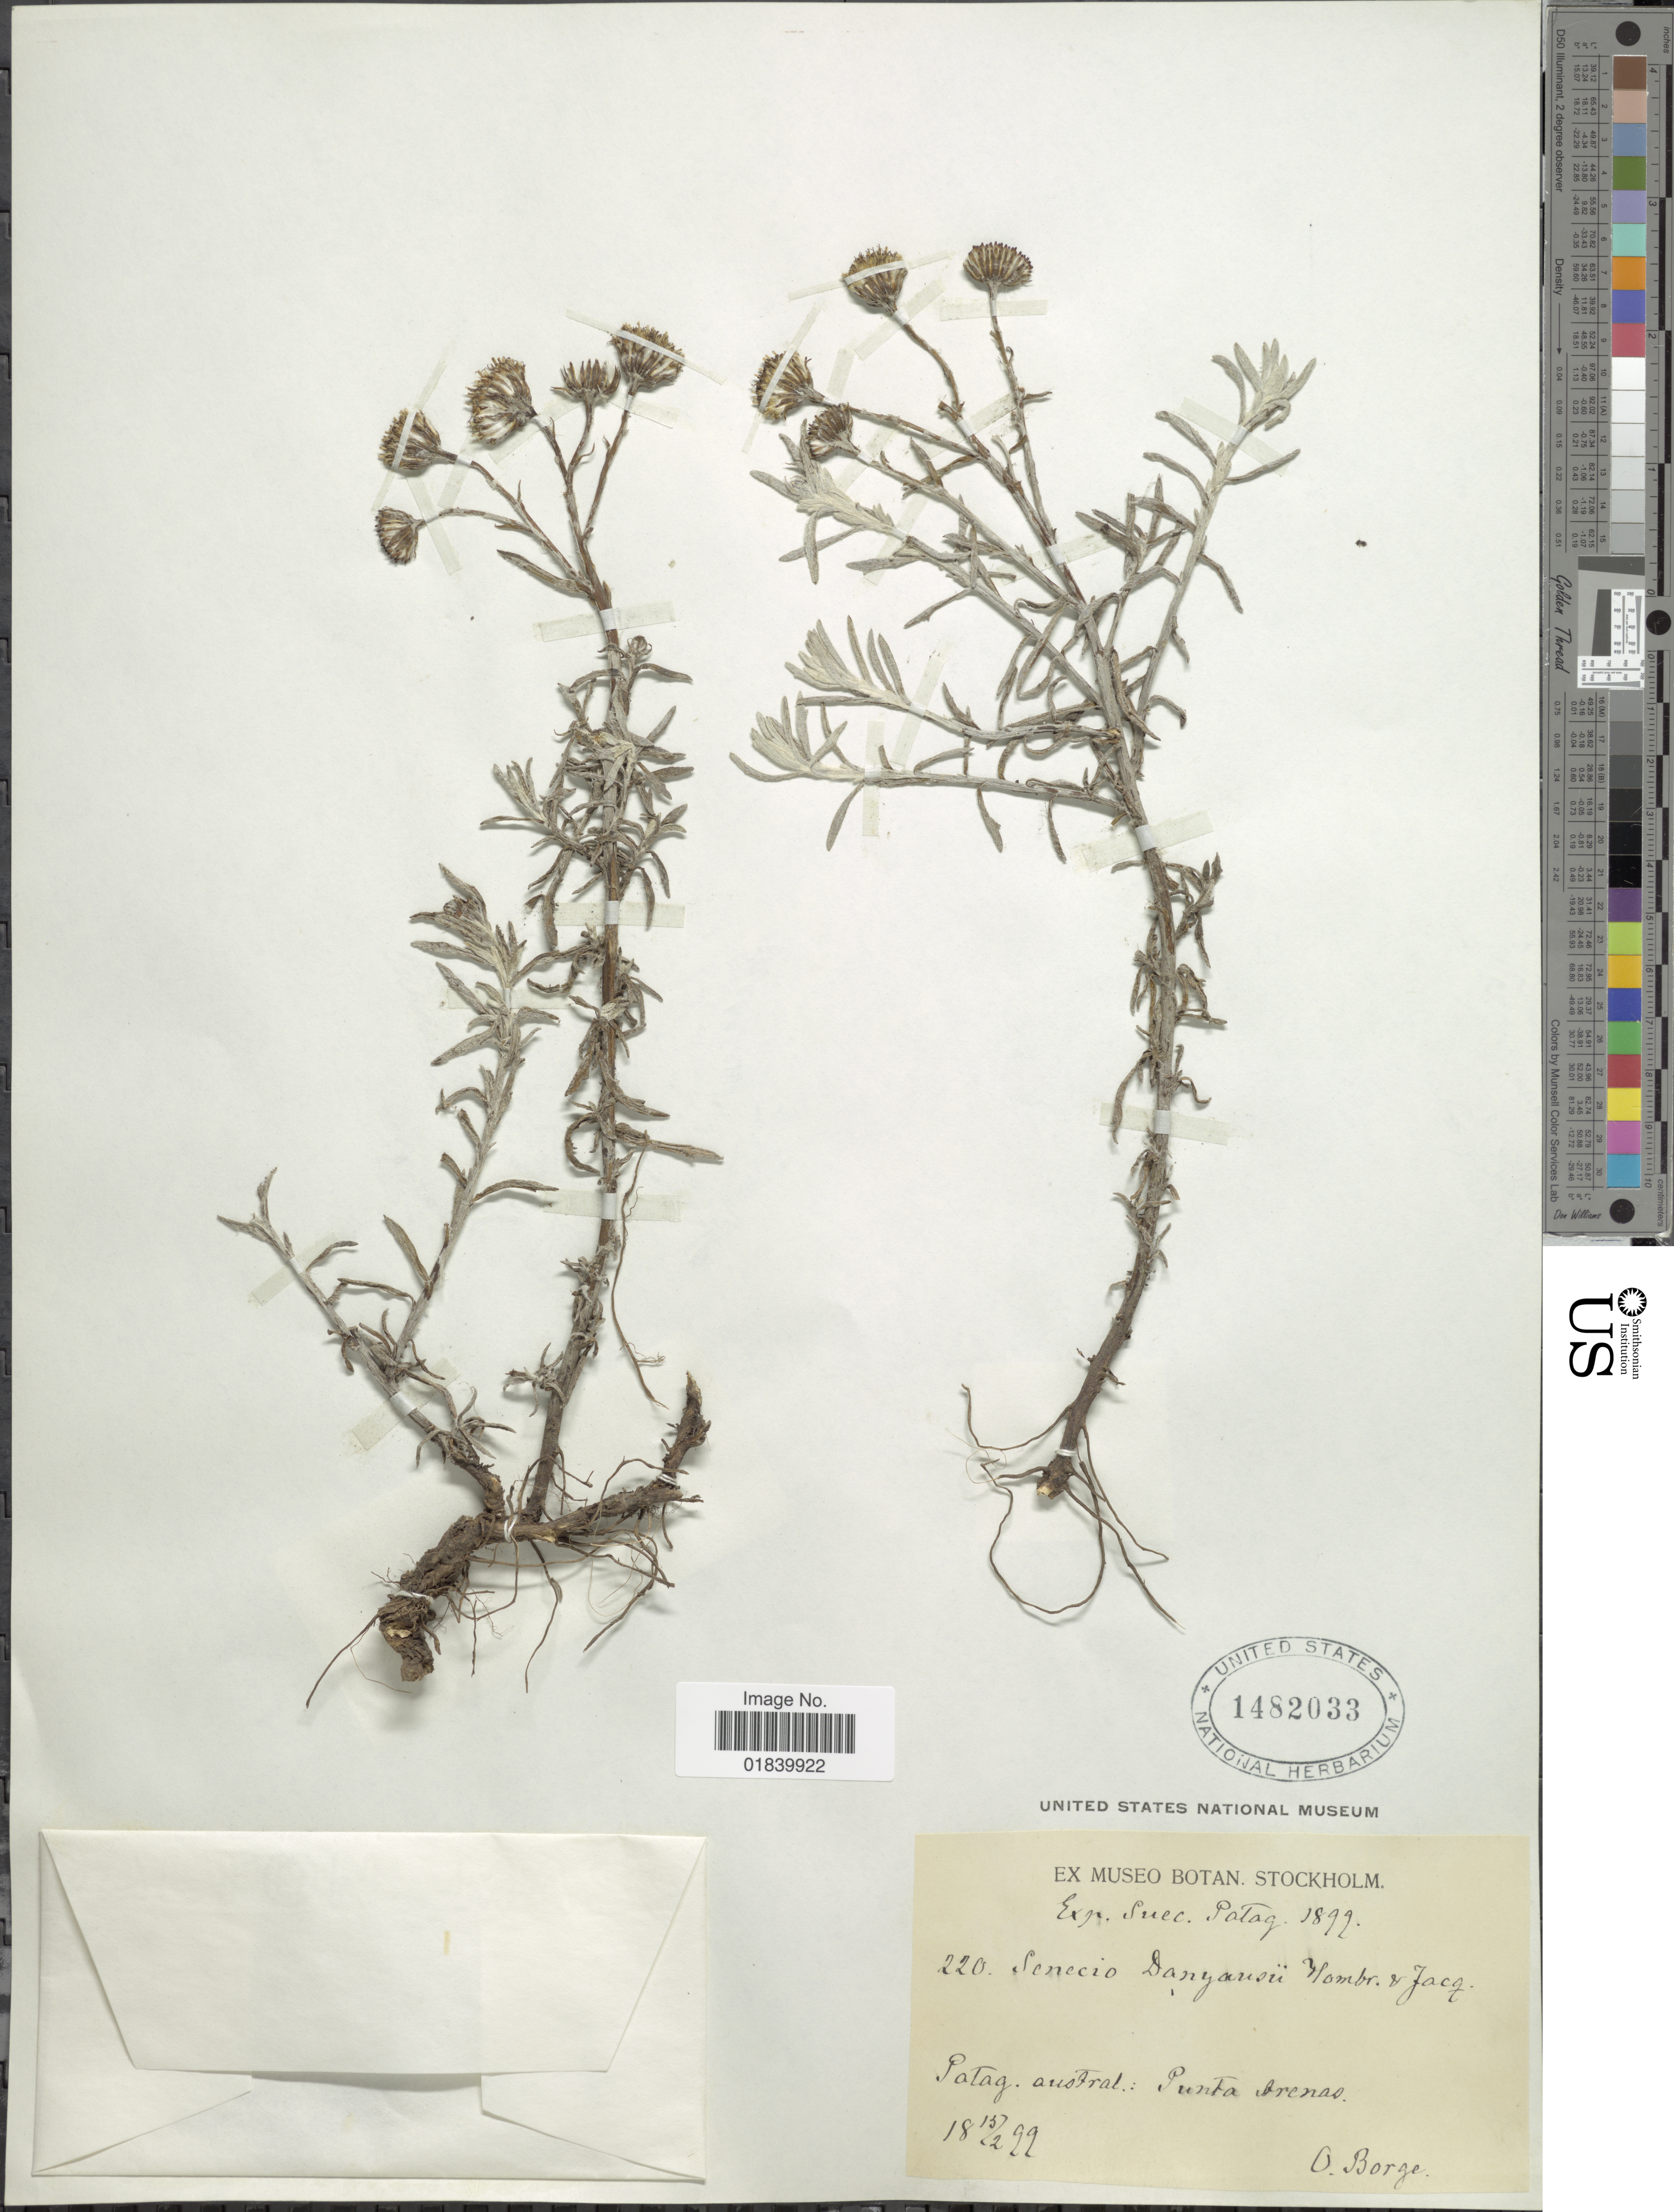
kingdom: Plantae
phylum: Tracheophyta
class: Magnoliopsida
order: Asterales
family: Asteraceae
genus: Senecio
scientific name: Senecio patagonicus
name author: Hook. & Arn.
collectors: O. Borge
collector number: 220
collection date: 1899-02-15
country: Sweden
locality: Suec. Patag. Patag. austral.: Punta Arenas.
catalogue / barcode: US 1482033